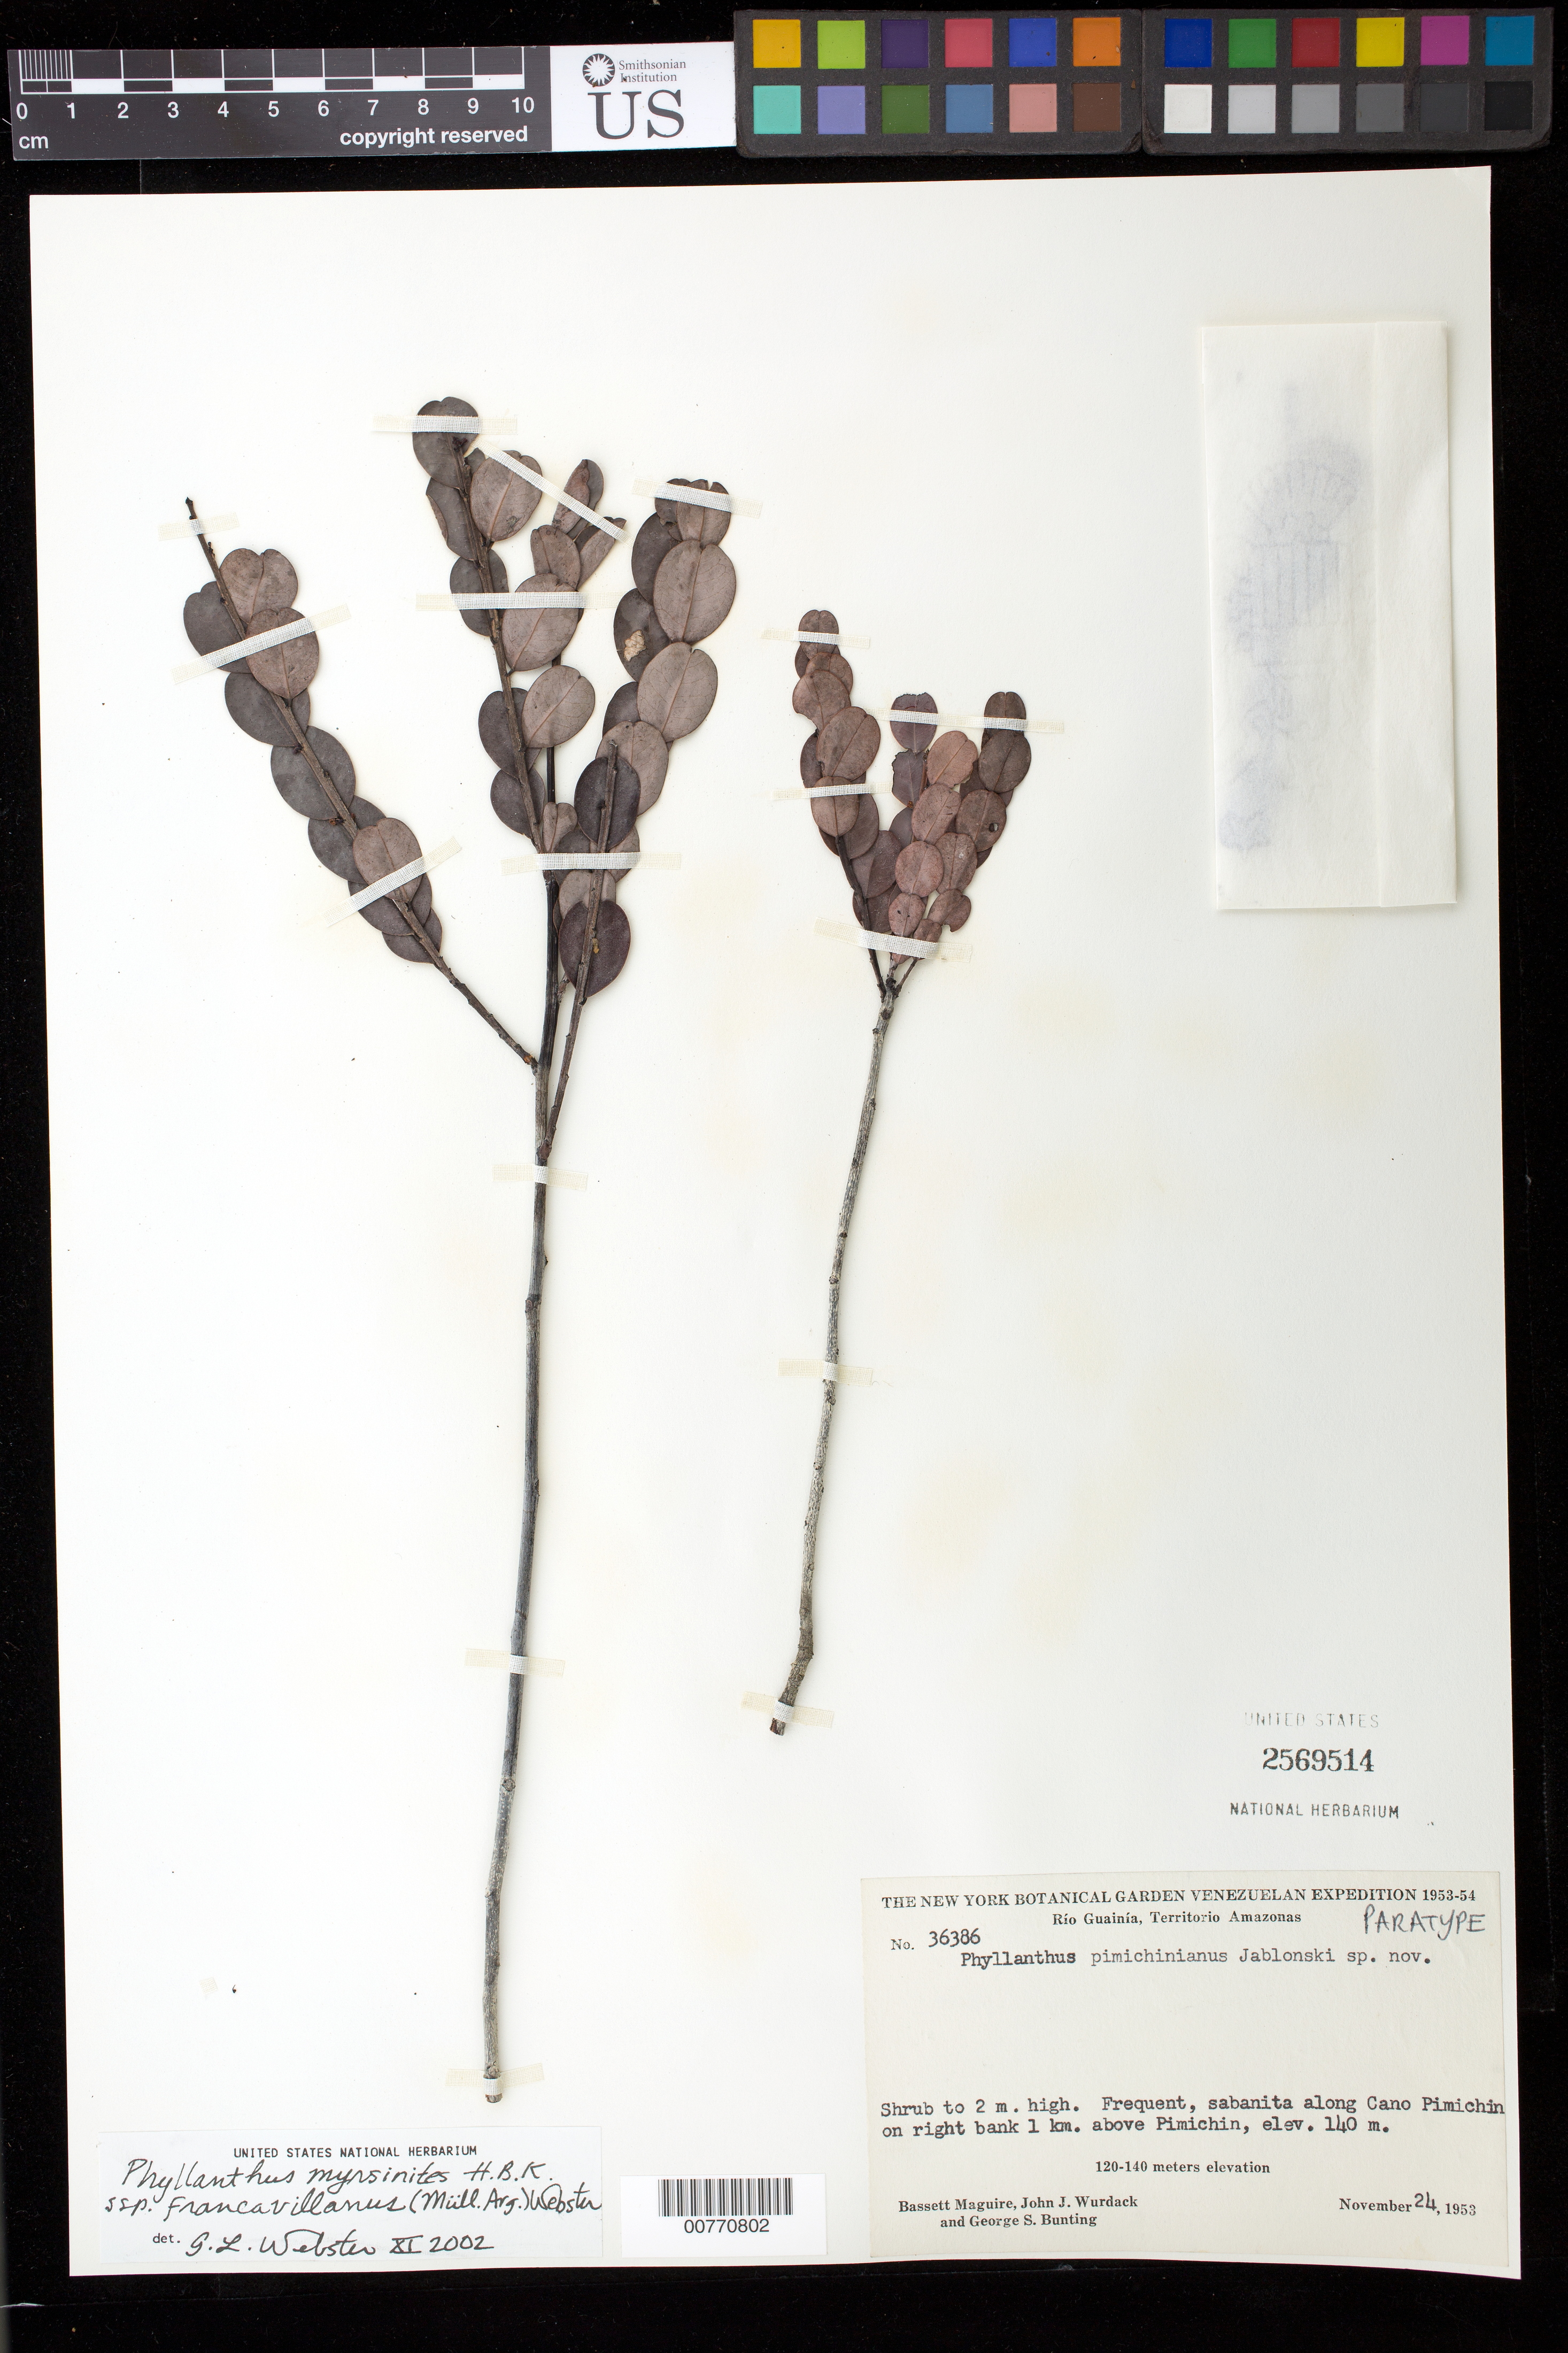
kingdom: Plantae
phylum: Tracheophyta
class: Magnoliopsida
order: Malpighiales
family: Phyllanthaceae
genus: Phyllanthus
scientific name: Phyllanthus myrsinites subsp. francavillanus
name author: (Müll. Arg.) G.L. Webster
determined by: Webster, Grady L.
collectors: B. Maguire, J. J. Wurdack & G. S. Bunting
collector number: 36386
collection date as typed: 24-Nov-53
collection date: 1953-11-24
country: Venezuela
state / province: Amazonas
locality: Río Guainía, Caño Pimichín, 1 km above Pimichín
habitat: Sabanita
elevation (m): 120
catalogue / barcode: US 2569514